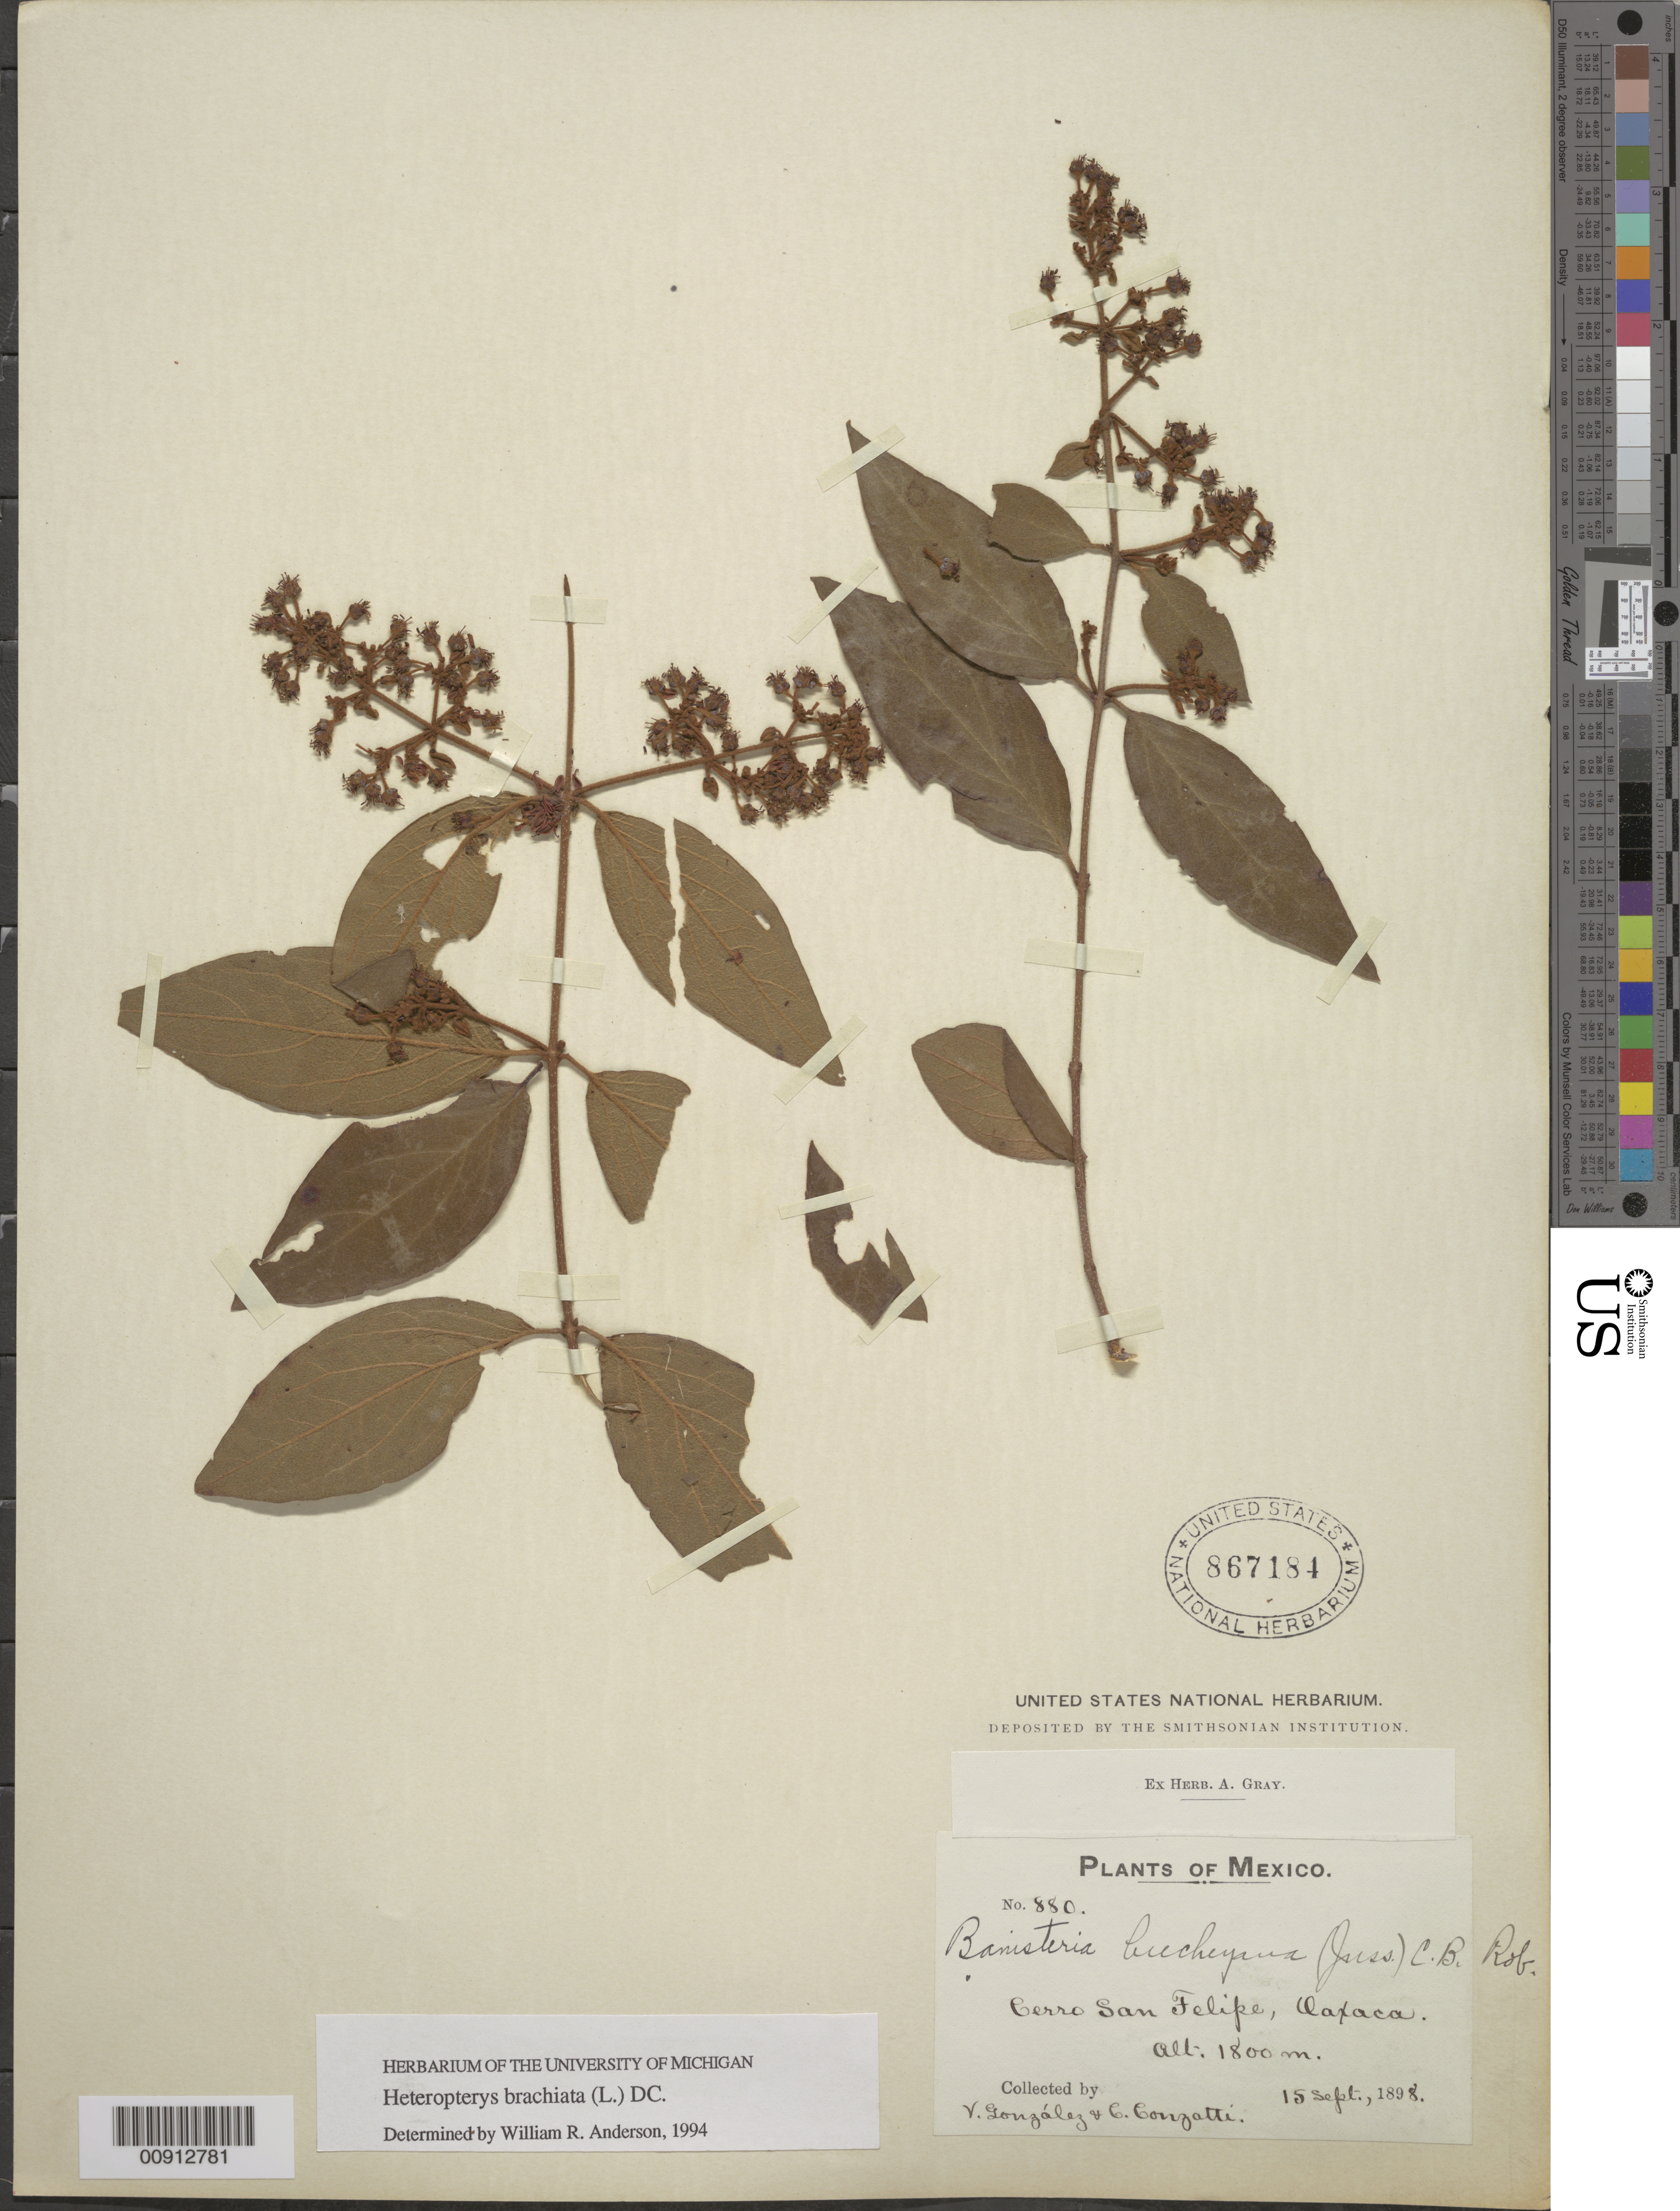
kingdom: Plantae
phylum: Tracheophyta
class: Magnoliopsida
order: Malpighiales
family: Malpighiaceae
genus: Heteropterys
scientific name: Heteropterys brachiata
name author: (L.) DC.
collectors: V. Gonzalez & C. Conzatti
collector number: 880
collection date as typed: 15 Sep 1898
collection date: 1898-09-15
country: Mexico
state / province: Oaxaca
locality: Cerro San Felipe, Oaxaca.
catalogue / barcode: US 867184